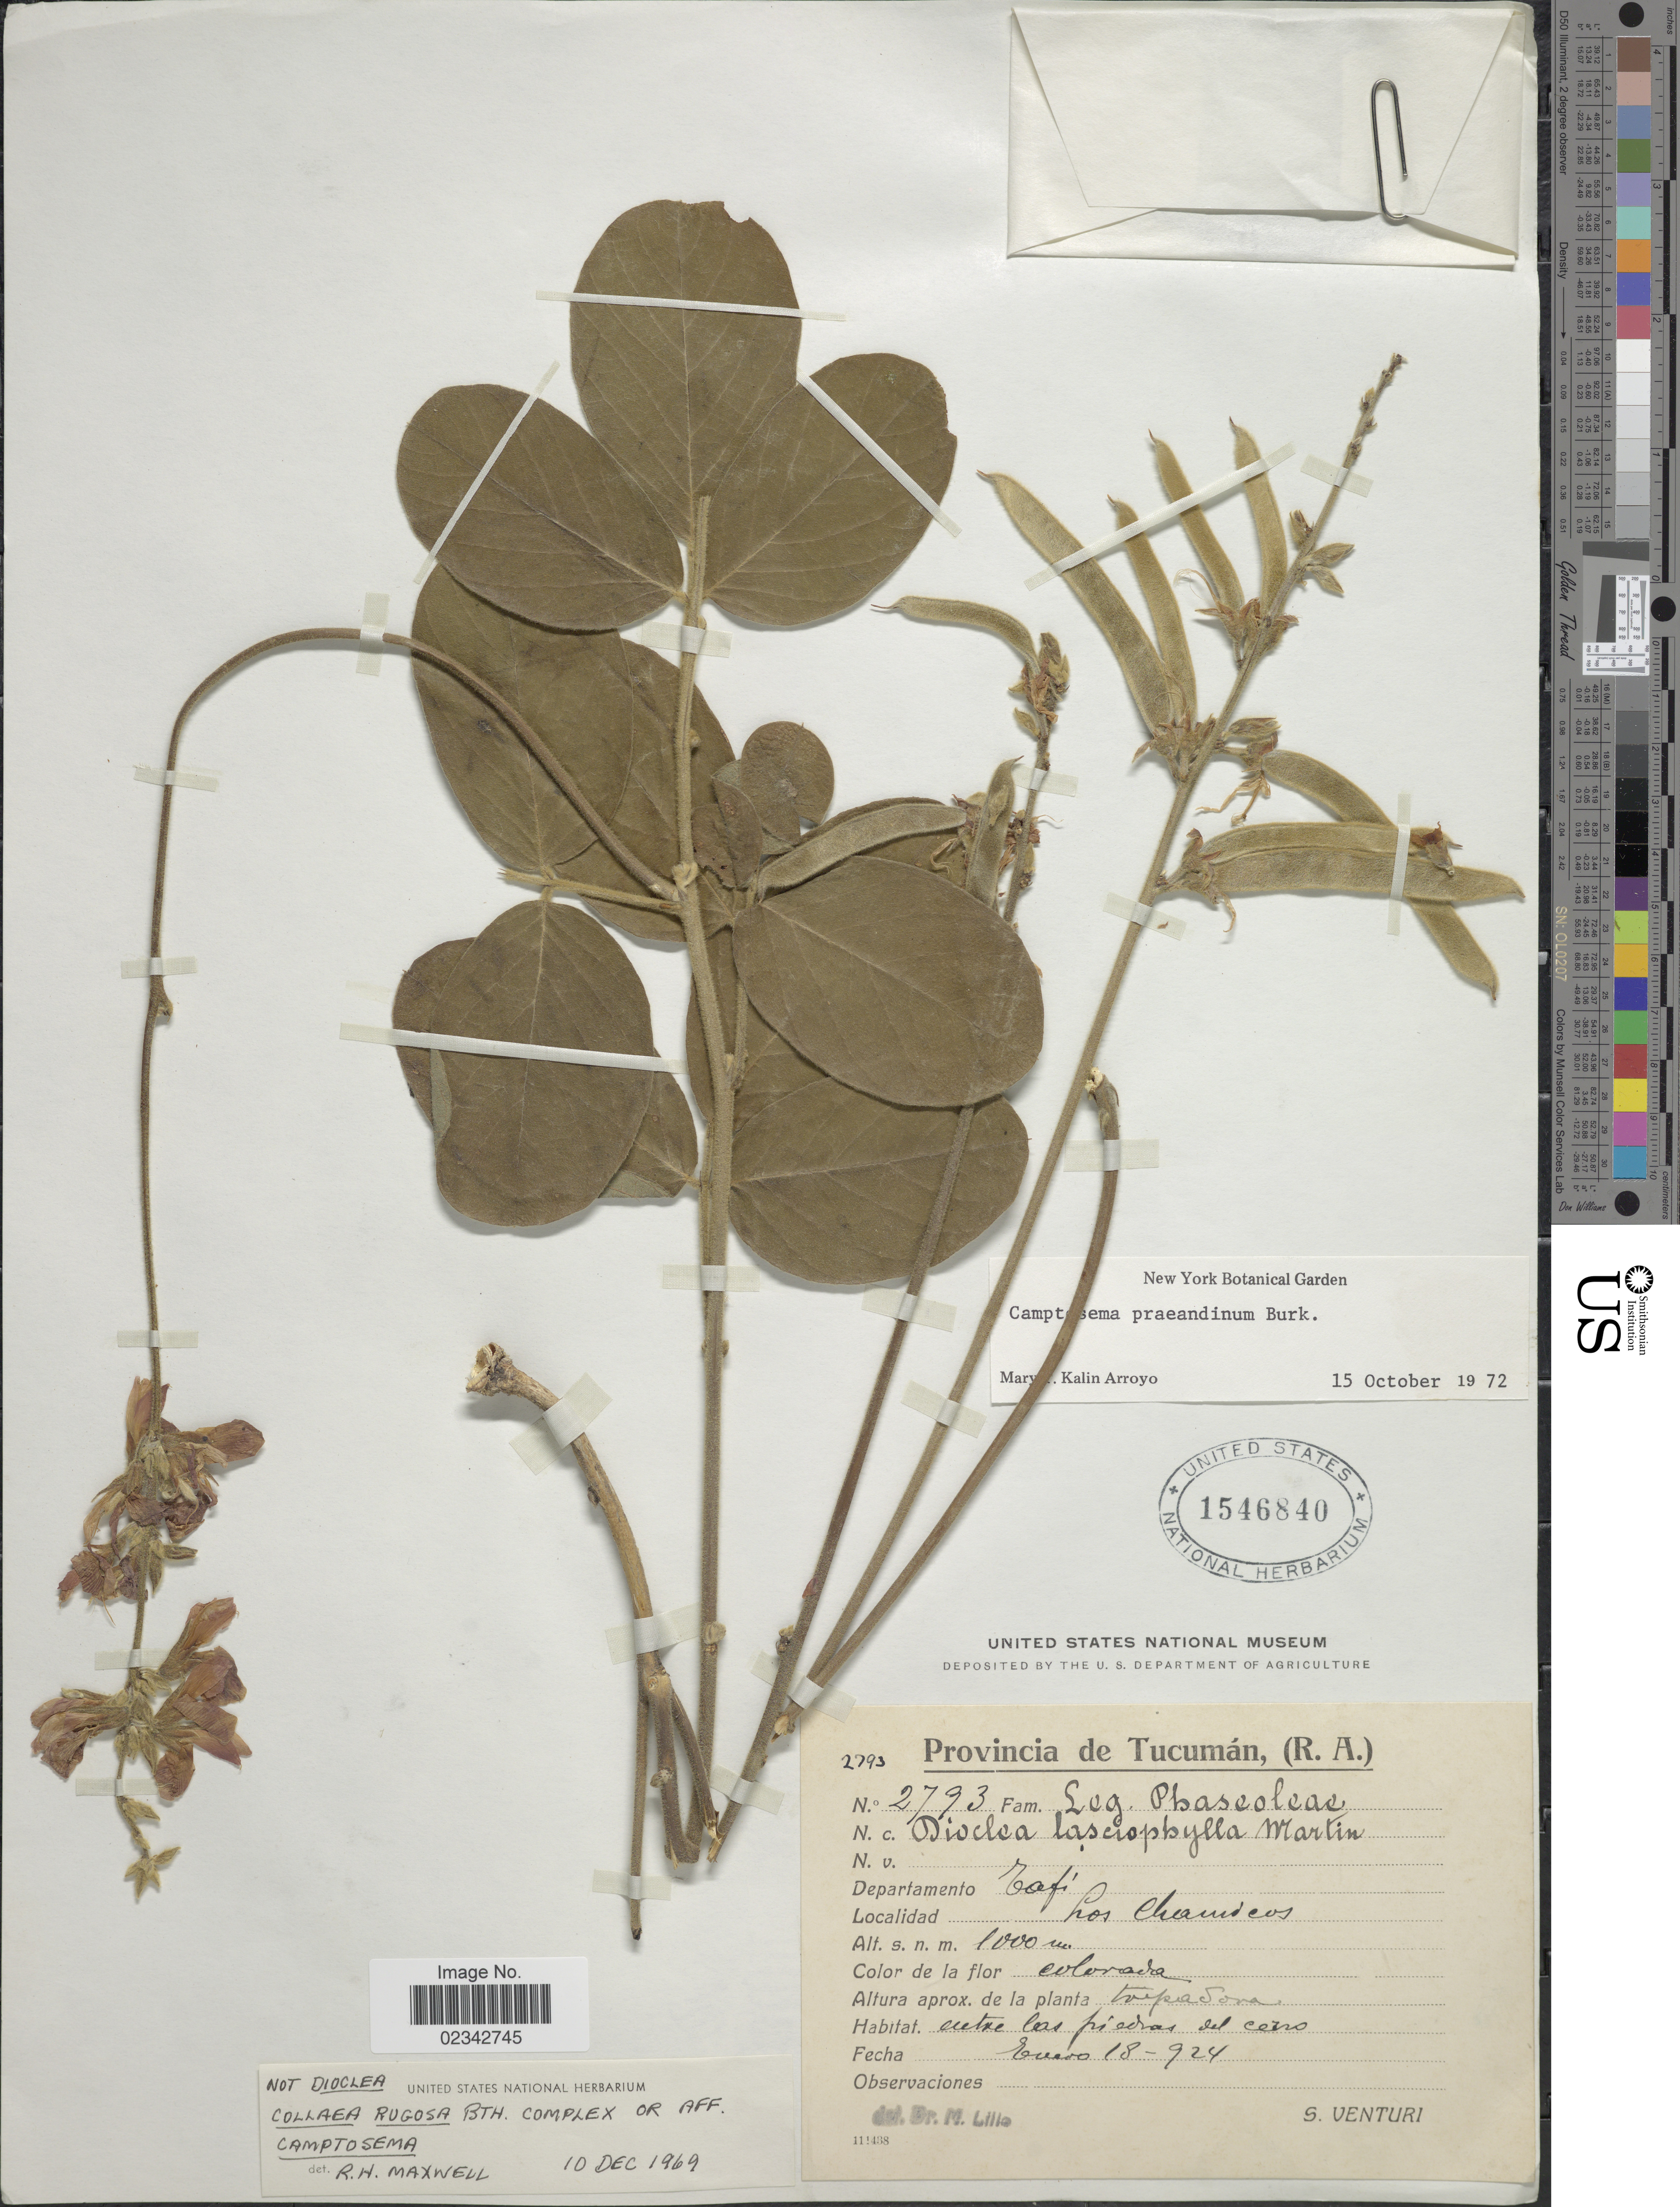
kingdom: Plantae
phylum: Tracheophyta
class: Magnoliopsida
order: Fabales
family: Fabaceae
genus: Cerradicola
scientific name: Cerradicola praeandina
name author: (Burkart) L.P. Queiroz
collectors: S. Venturi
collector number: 2793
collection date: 1924-01-18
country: Argentina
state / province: Tucuman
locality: Departamento Tafi, Los Chamicos.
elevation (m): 1000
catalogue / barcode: US 1546840